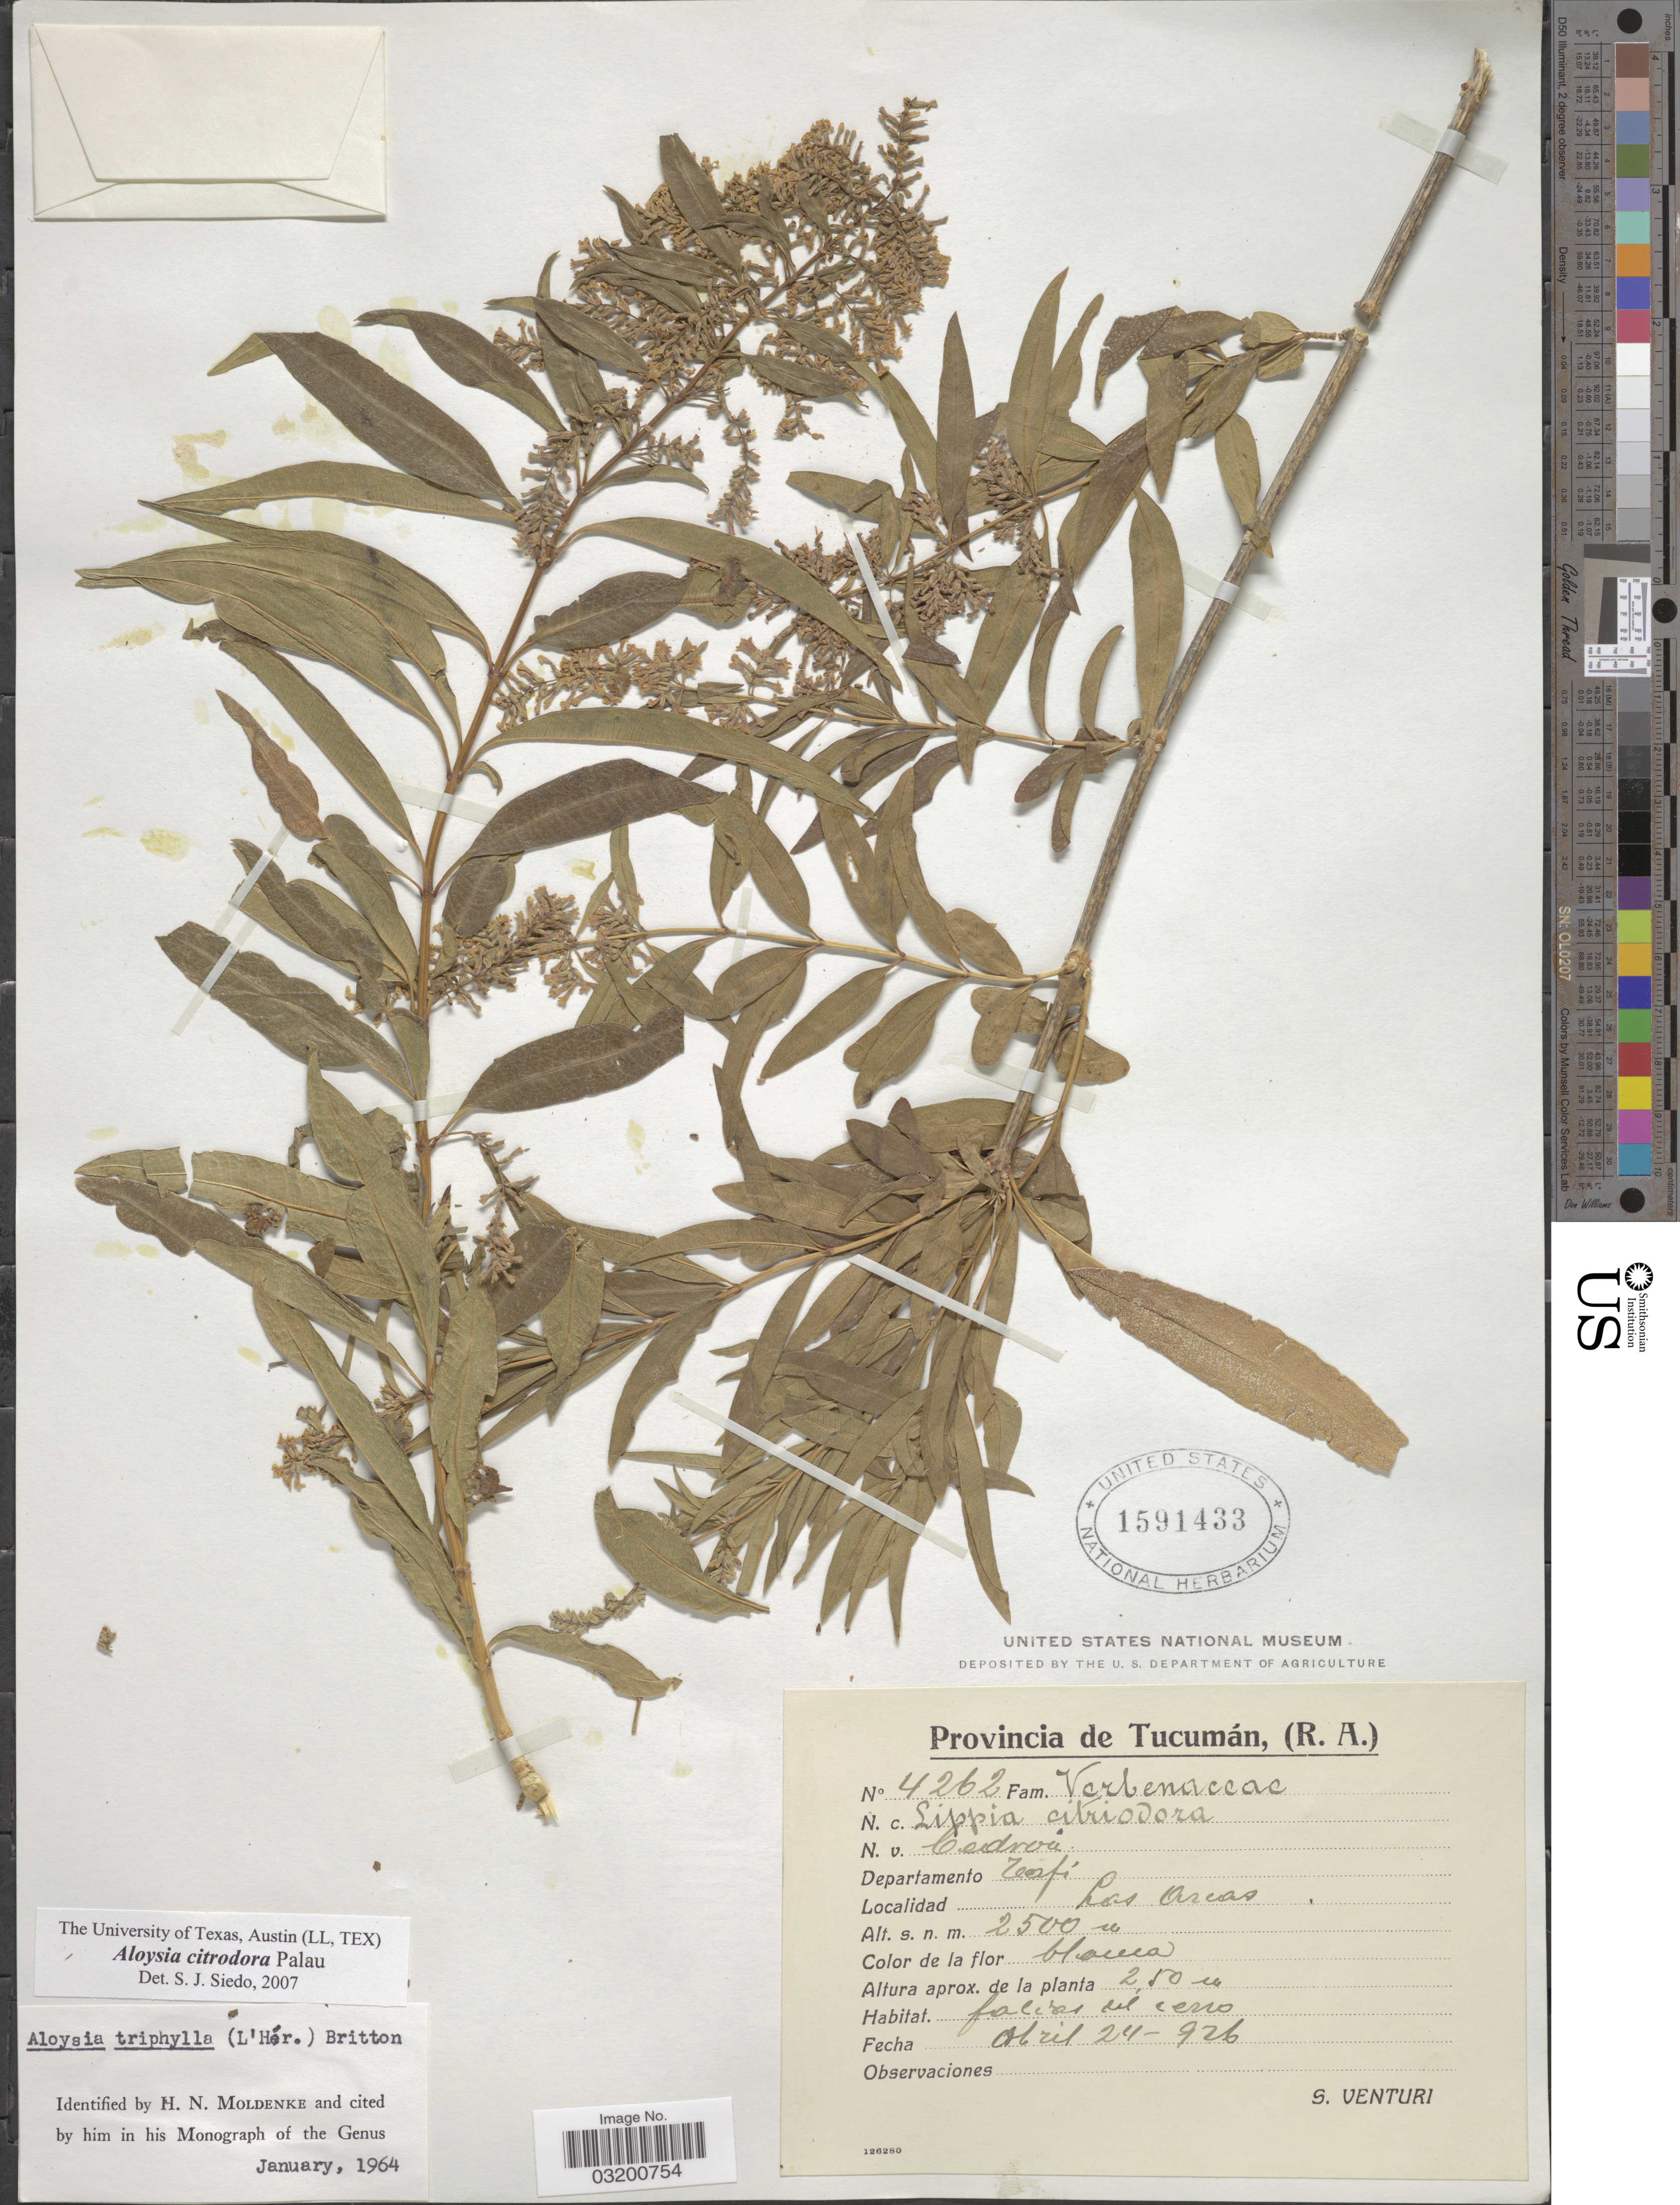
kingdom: Plantae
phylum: Tracheophyta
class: Magnoliopsida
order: Lamiales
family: Verbenaceae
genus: Aloysia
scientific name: Aloysia citrodora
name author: Paláu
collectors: S. Venturi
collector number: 4262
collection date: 1926-04-24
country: Argentina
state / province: Tucuman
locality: Departamento Tafí. Las Arcas.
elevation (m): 2500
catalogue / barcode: US 1591433